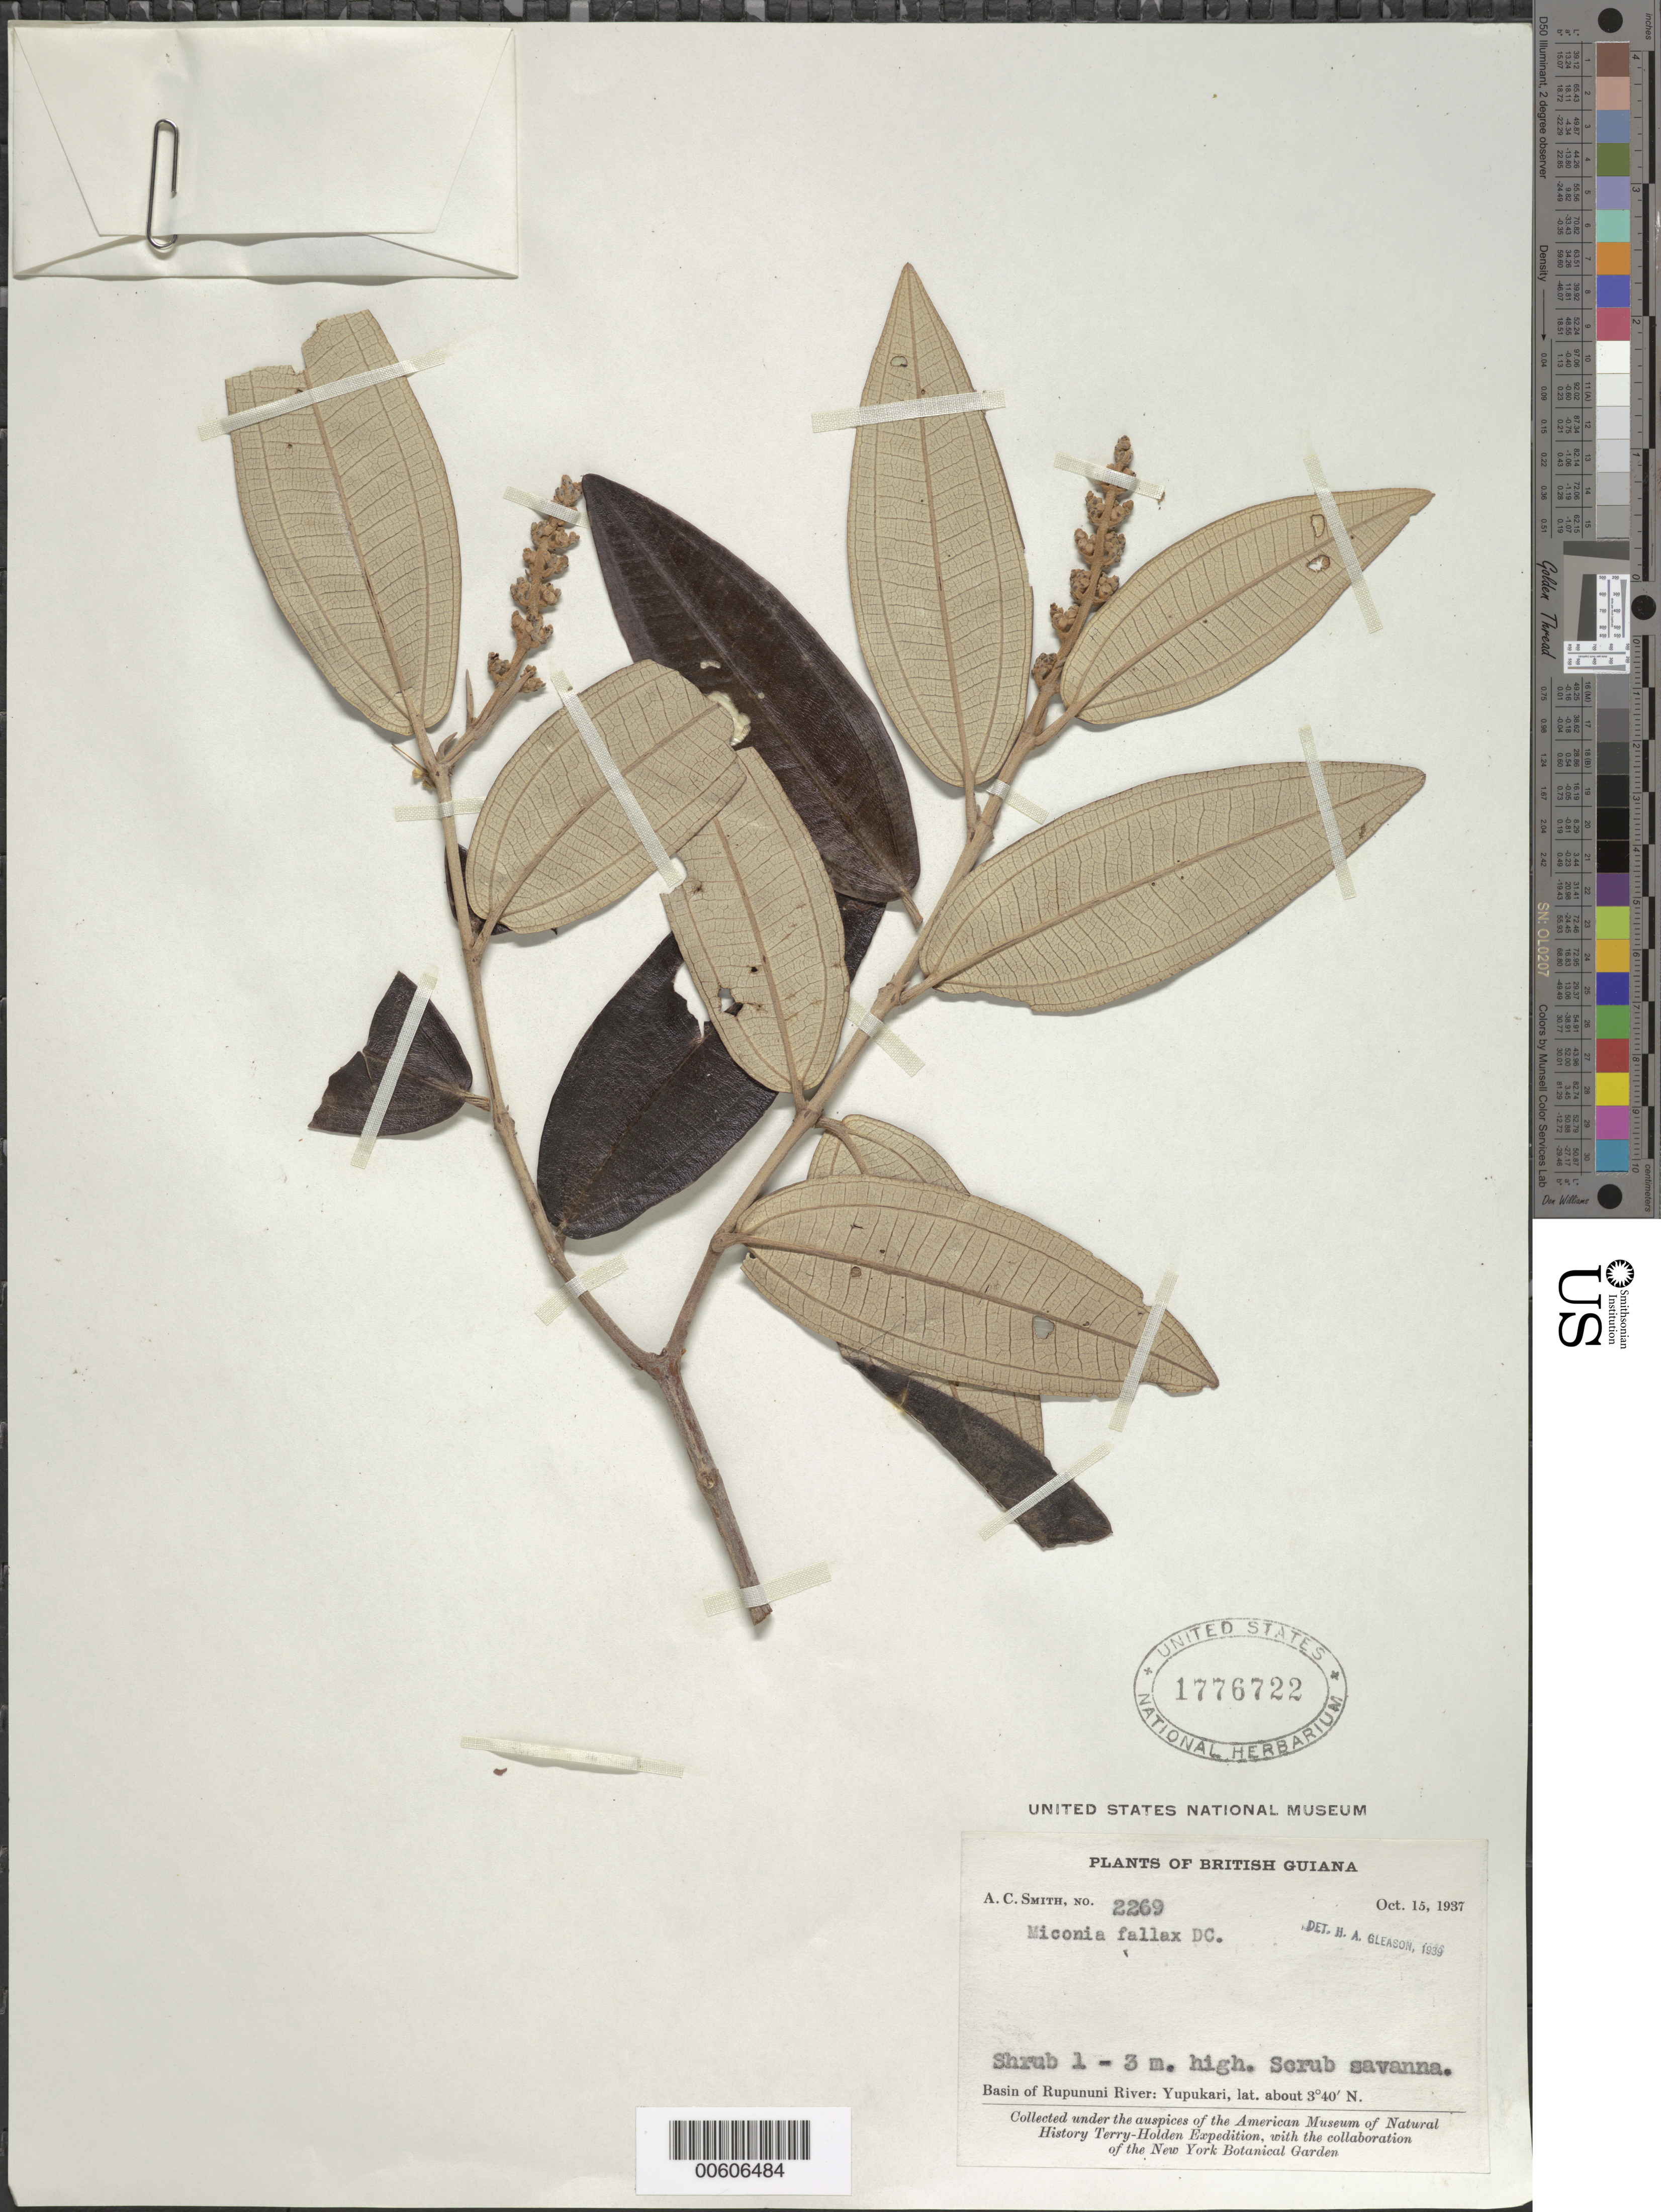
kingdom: Plantae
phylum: Tracheophyta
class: Magnoliopsida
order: Myrtales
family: Melastomataceae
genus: Miconia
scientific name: Miconia fallax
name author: DC.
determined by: Gleason, H. A.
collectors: A. C. Smith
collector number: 2269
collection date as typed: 15-Oct-37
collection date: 1937-10-15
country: Guyana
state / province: U. Takutu-U. Essequibo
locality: Yupukari, Rupununi River basin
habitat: Scrub savanna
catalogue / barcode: US 1776722